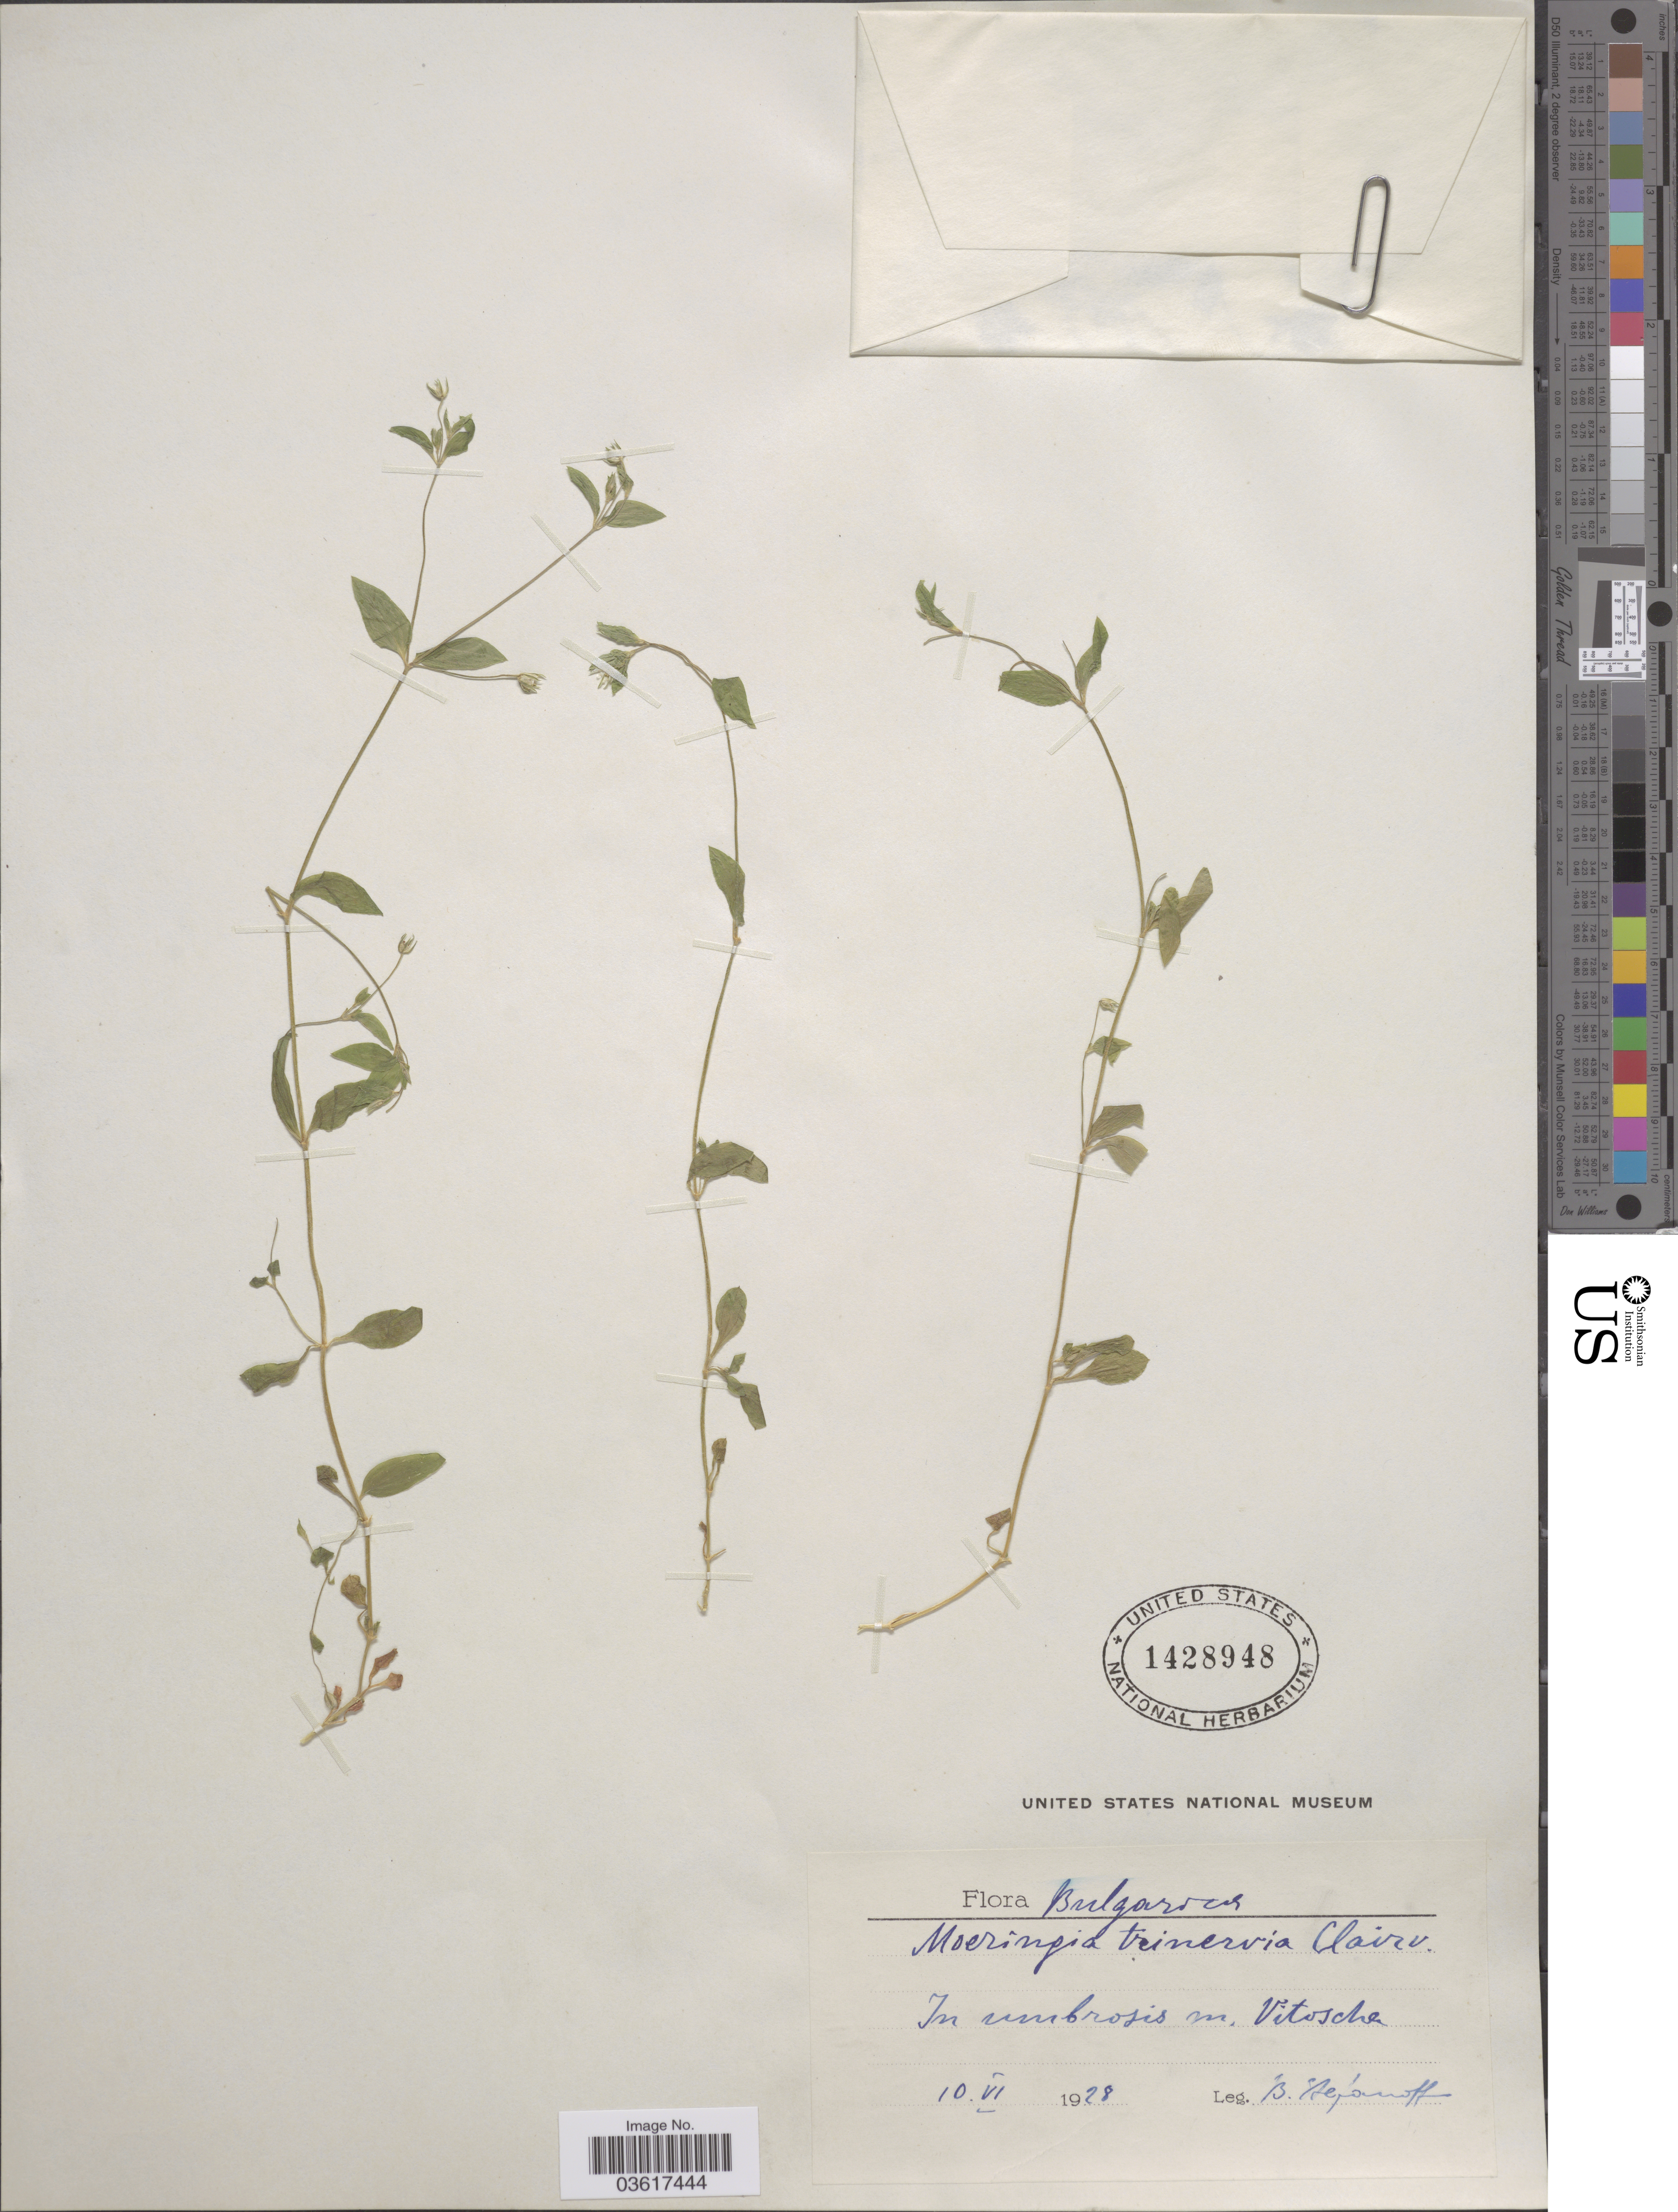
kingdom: Plantae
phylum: Tracheophyta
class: Magnoliopsida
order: Caryophyllales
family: Caryophyllaceae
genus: Moehringia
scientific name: Moehringia trinervia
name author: (L.) Clairv.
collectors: B. Stefanoff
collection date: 1928-06-10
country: Bulgaria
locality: In umbrosis m. Vitoscha.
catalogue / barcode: US 1428948